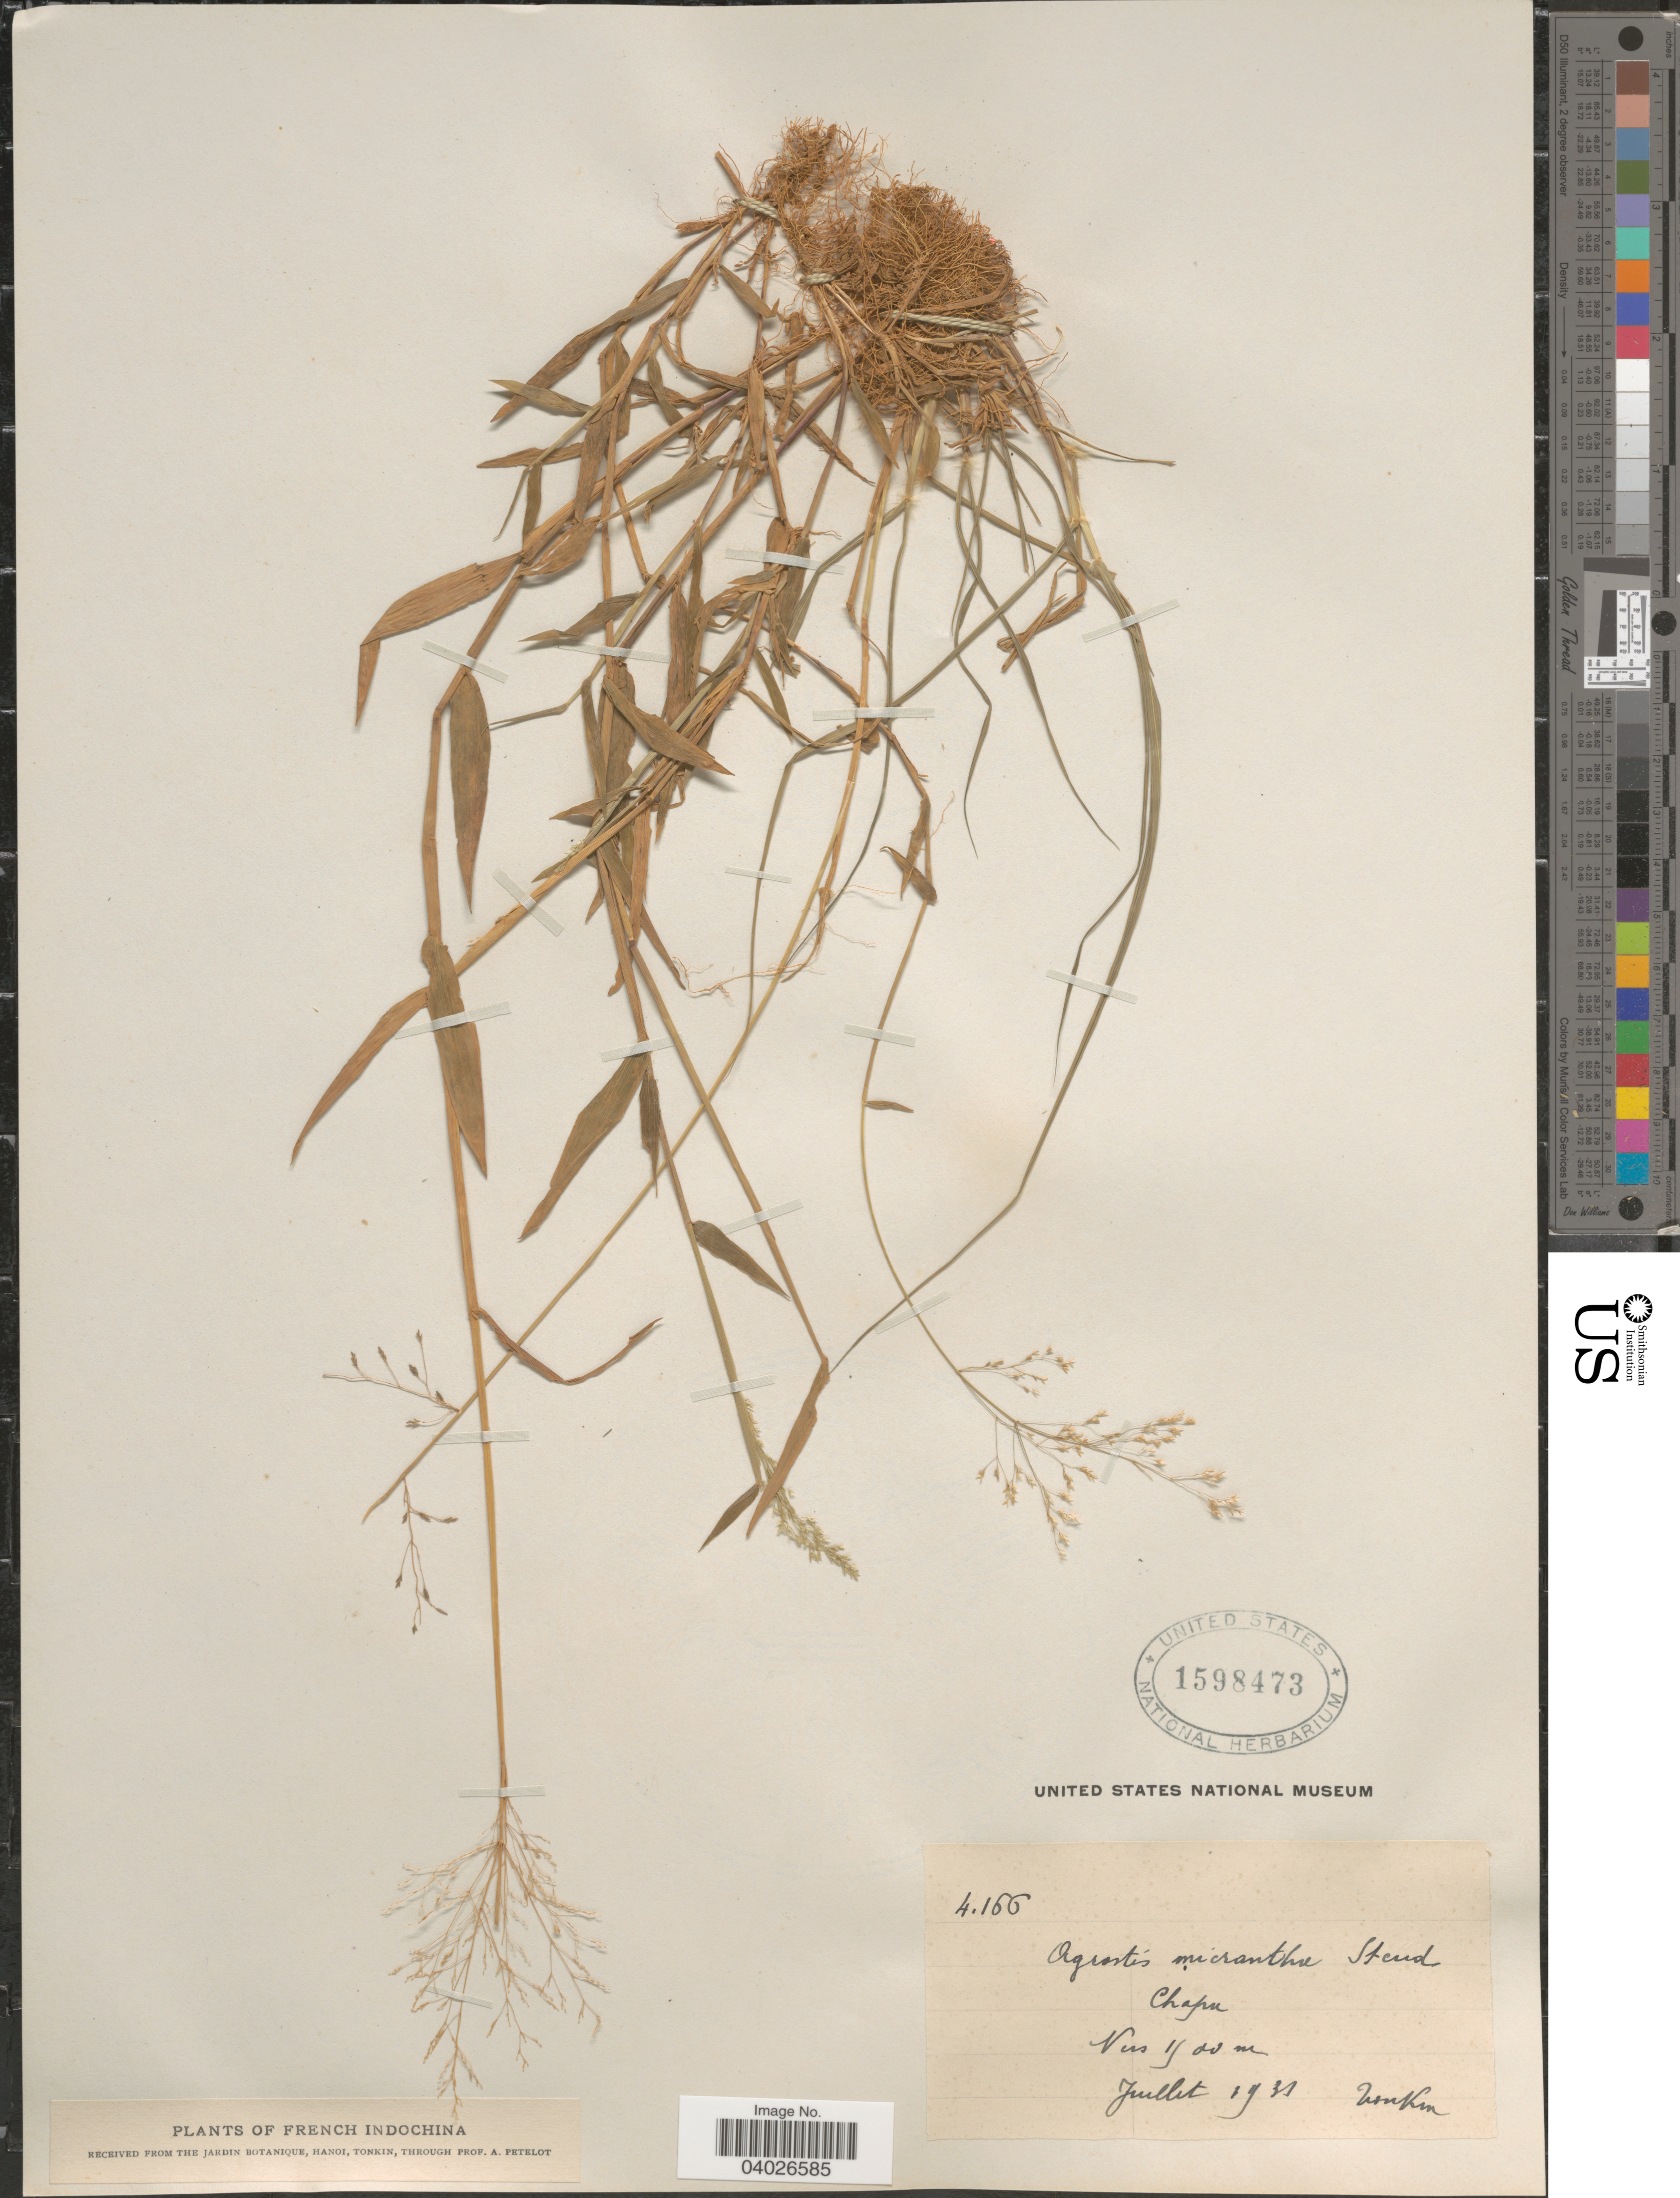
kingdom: Plantae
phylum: Tracheophyta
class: Liliopsida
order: Poales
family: Poaceae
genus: Agrostis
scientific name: Agrostis sp.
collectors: P. A. Pételot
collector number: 4166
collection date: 1931-07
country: Vietnam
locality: French Indochina. Chapa.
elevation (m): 1500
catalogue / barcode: US 1598473